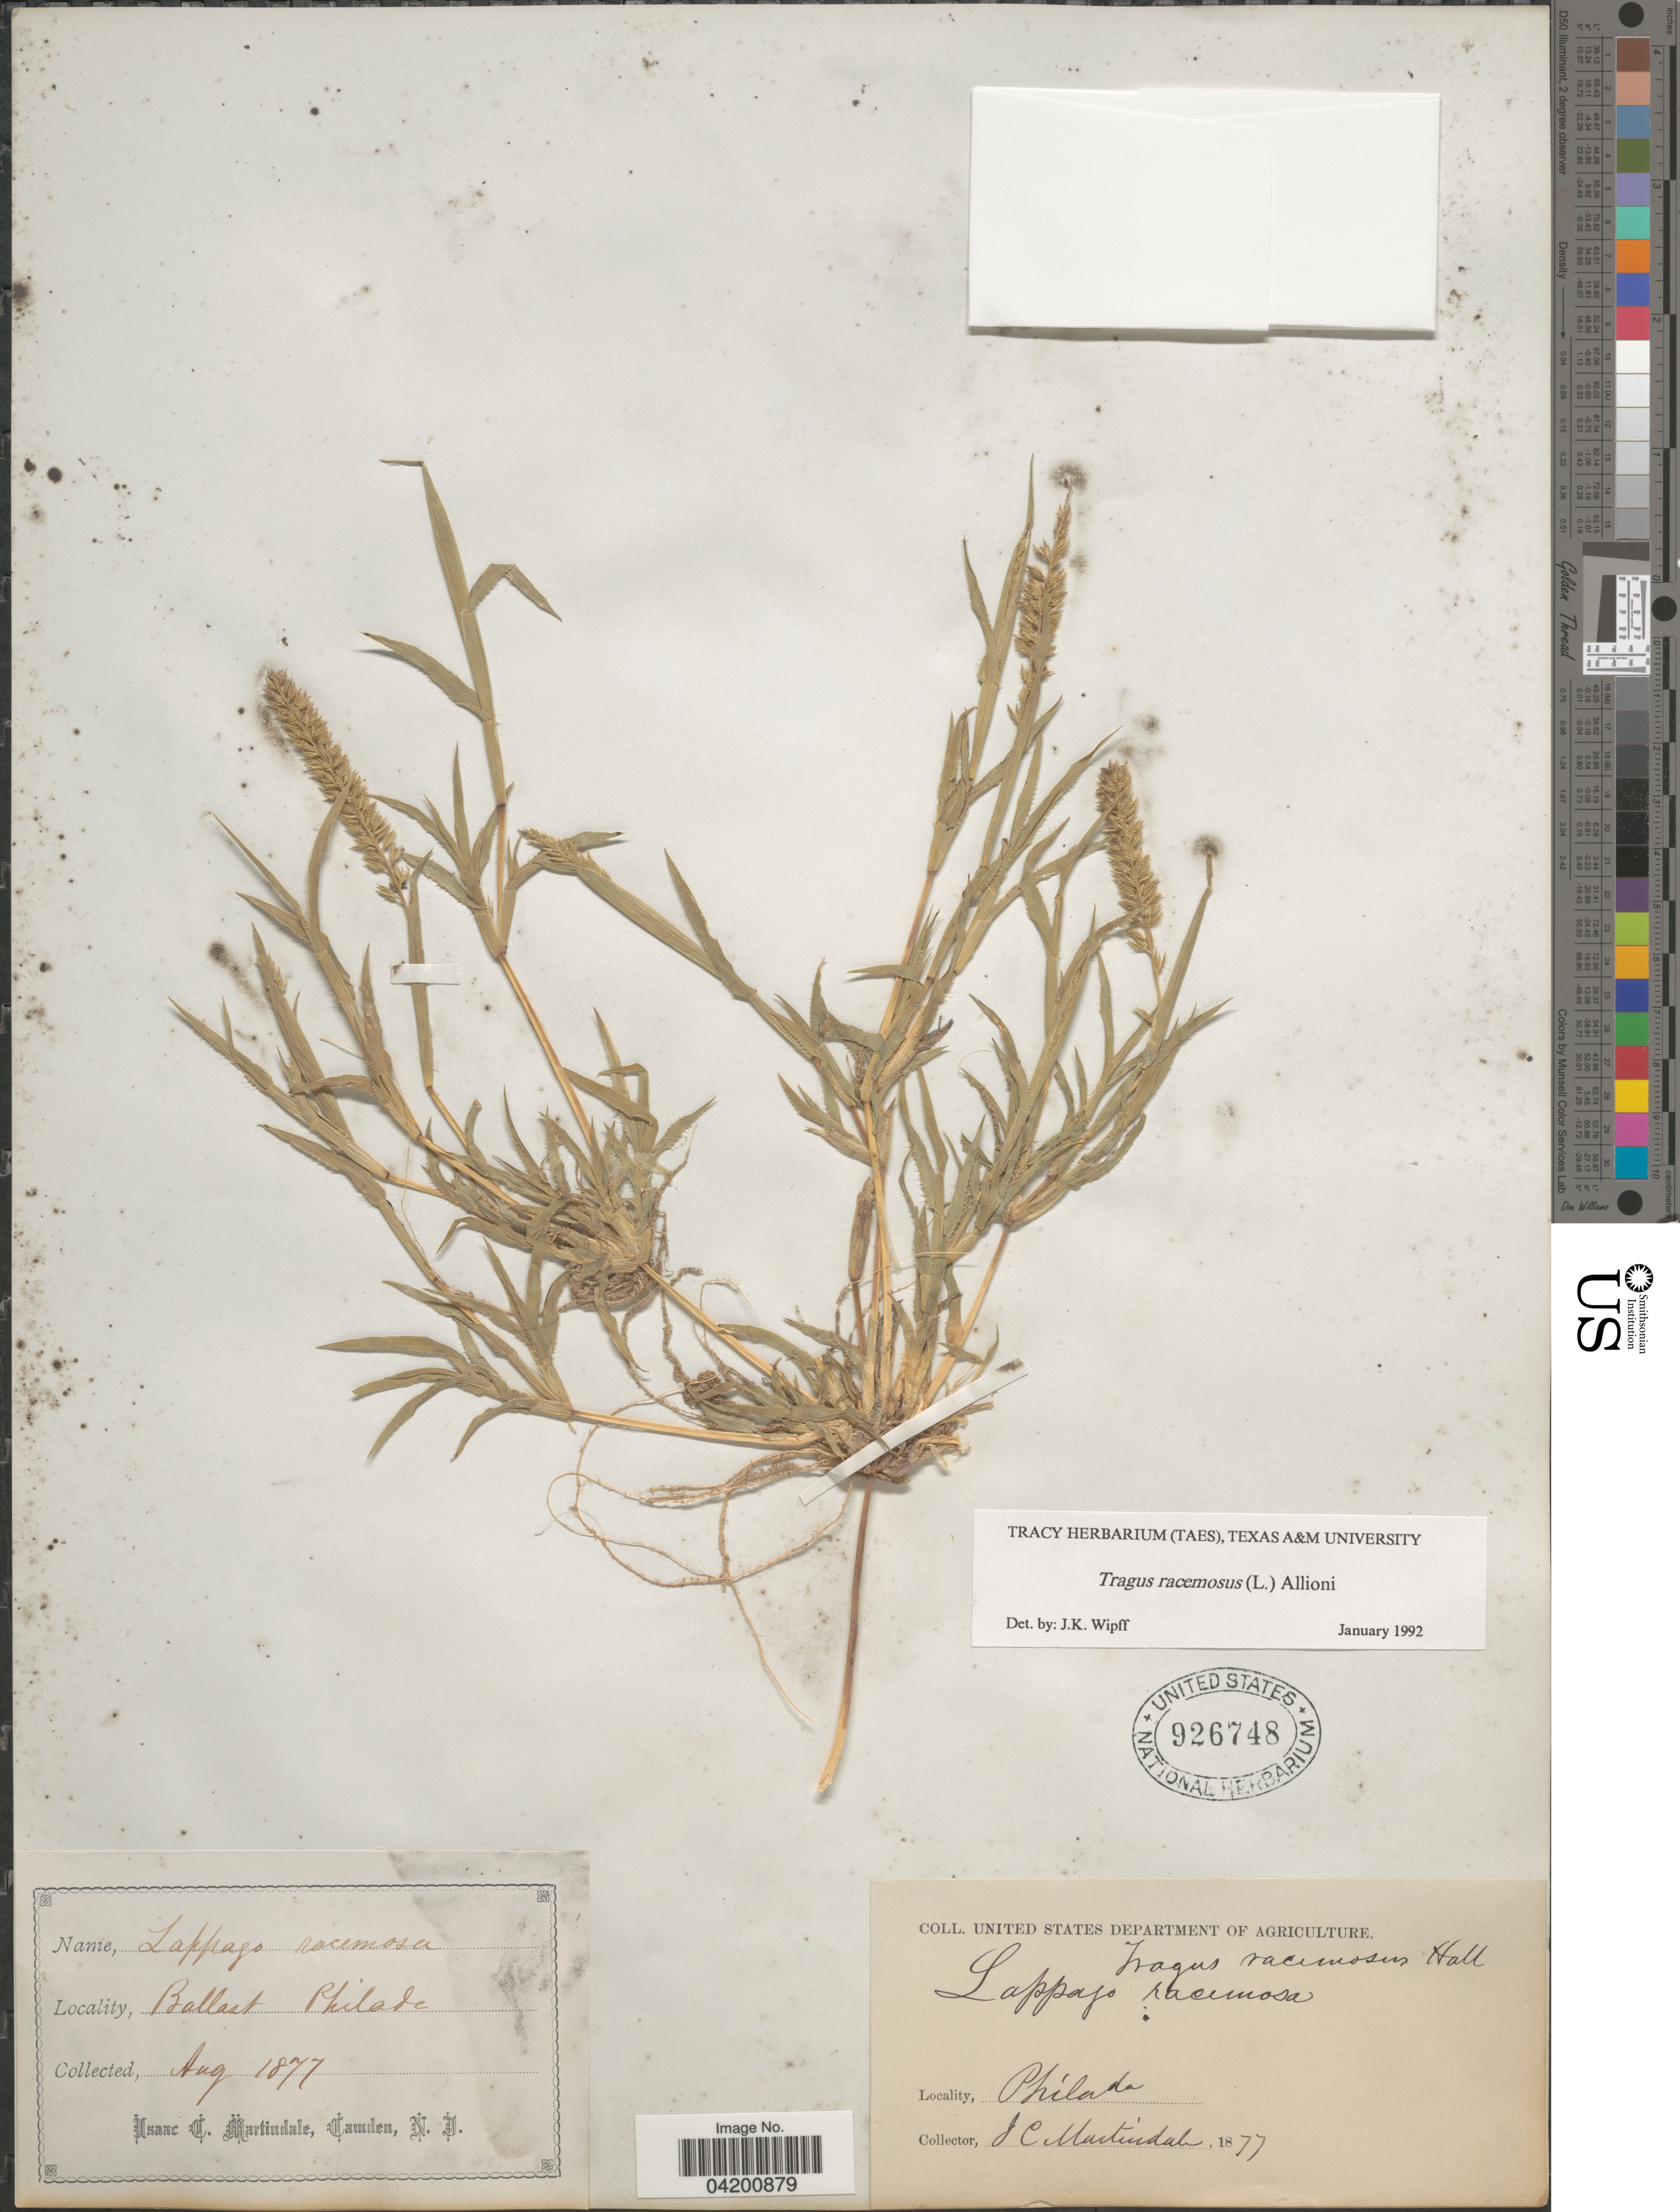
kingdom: Plantae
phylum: Tracheophyta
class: Liliopsida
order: Poales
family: Poaceae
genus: Tragus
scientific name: Tragus racemosus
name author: (L.) All.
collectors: I. C. Martindale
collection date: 1877-08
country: United States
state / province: Pennsylvania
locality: Ballast Philada.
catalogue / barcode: US 926748